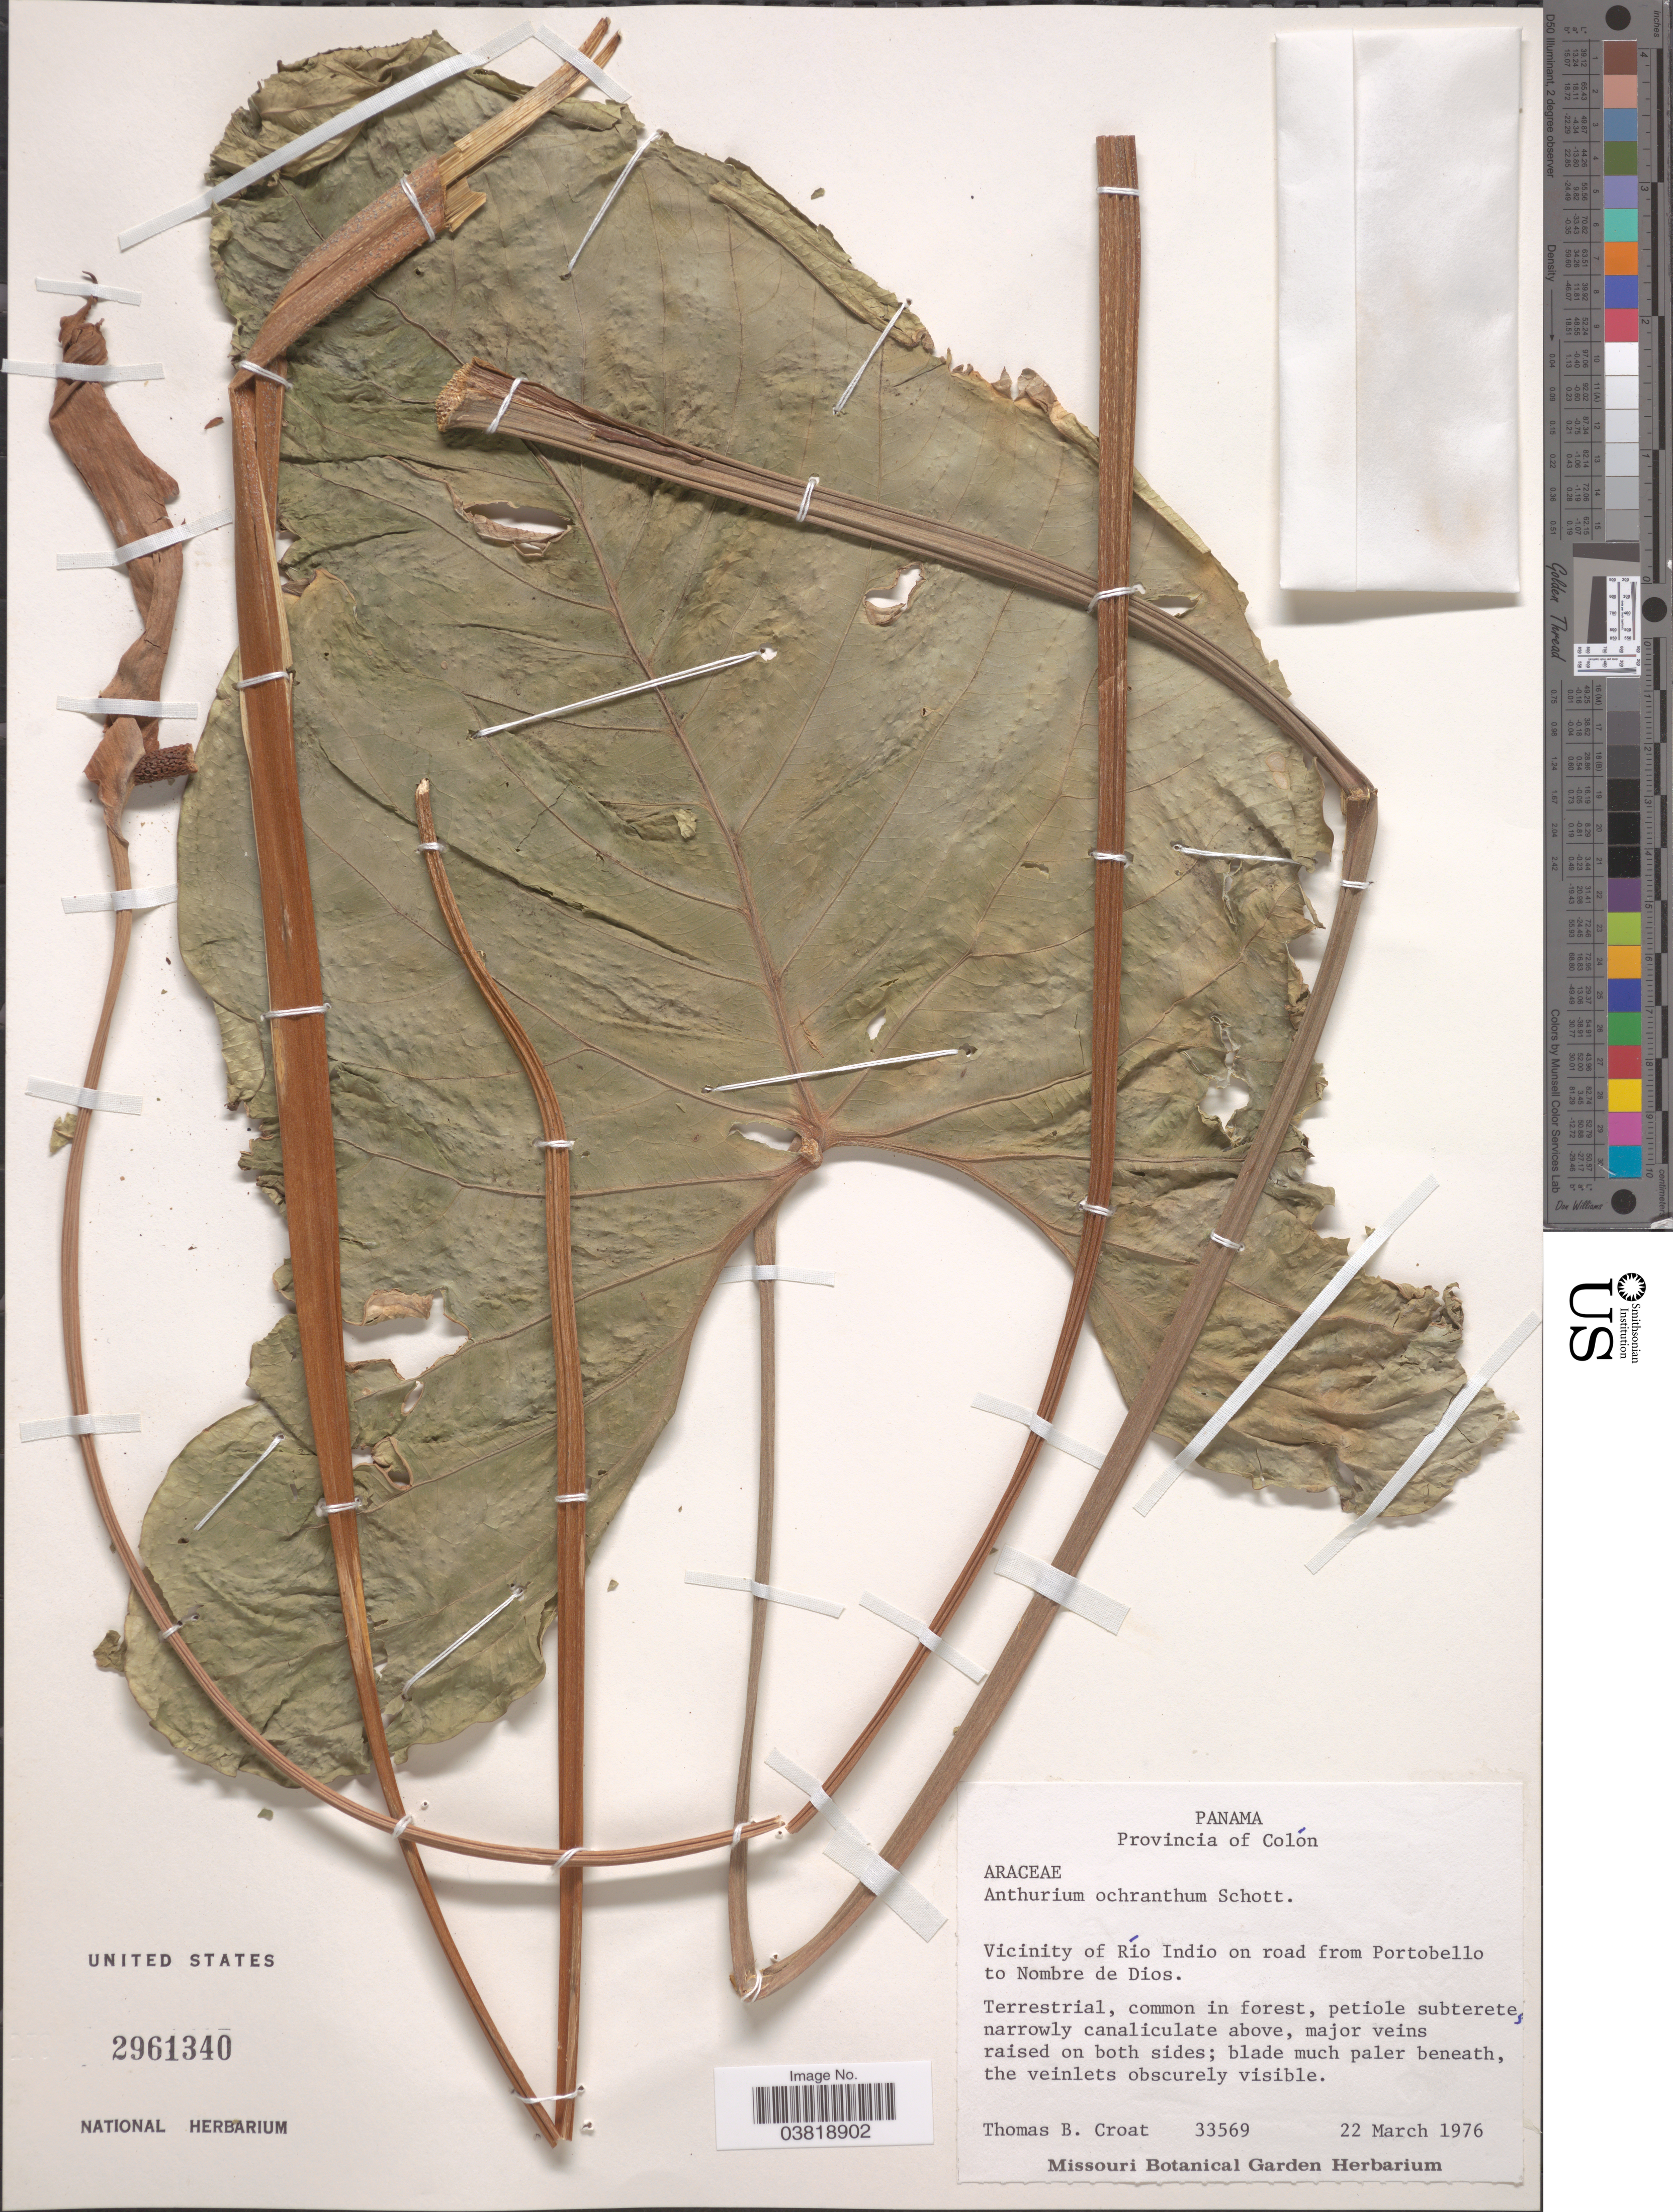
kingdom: Plantae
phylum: Tracheophyta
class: Liliopsida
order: Alismatales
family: Araceae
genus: Anthurium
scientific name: Anthurium ochranthum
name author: K. Koch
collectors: T. B. Croat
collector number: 33569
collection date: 1976-03-22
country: Panama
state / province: Colón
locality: Vicinity of Río Indio on road from Portobello to Nombre de Dios.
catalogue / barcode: US 2961340